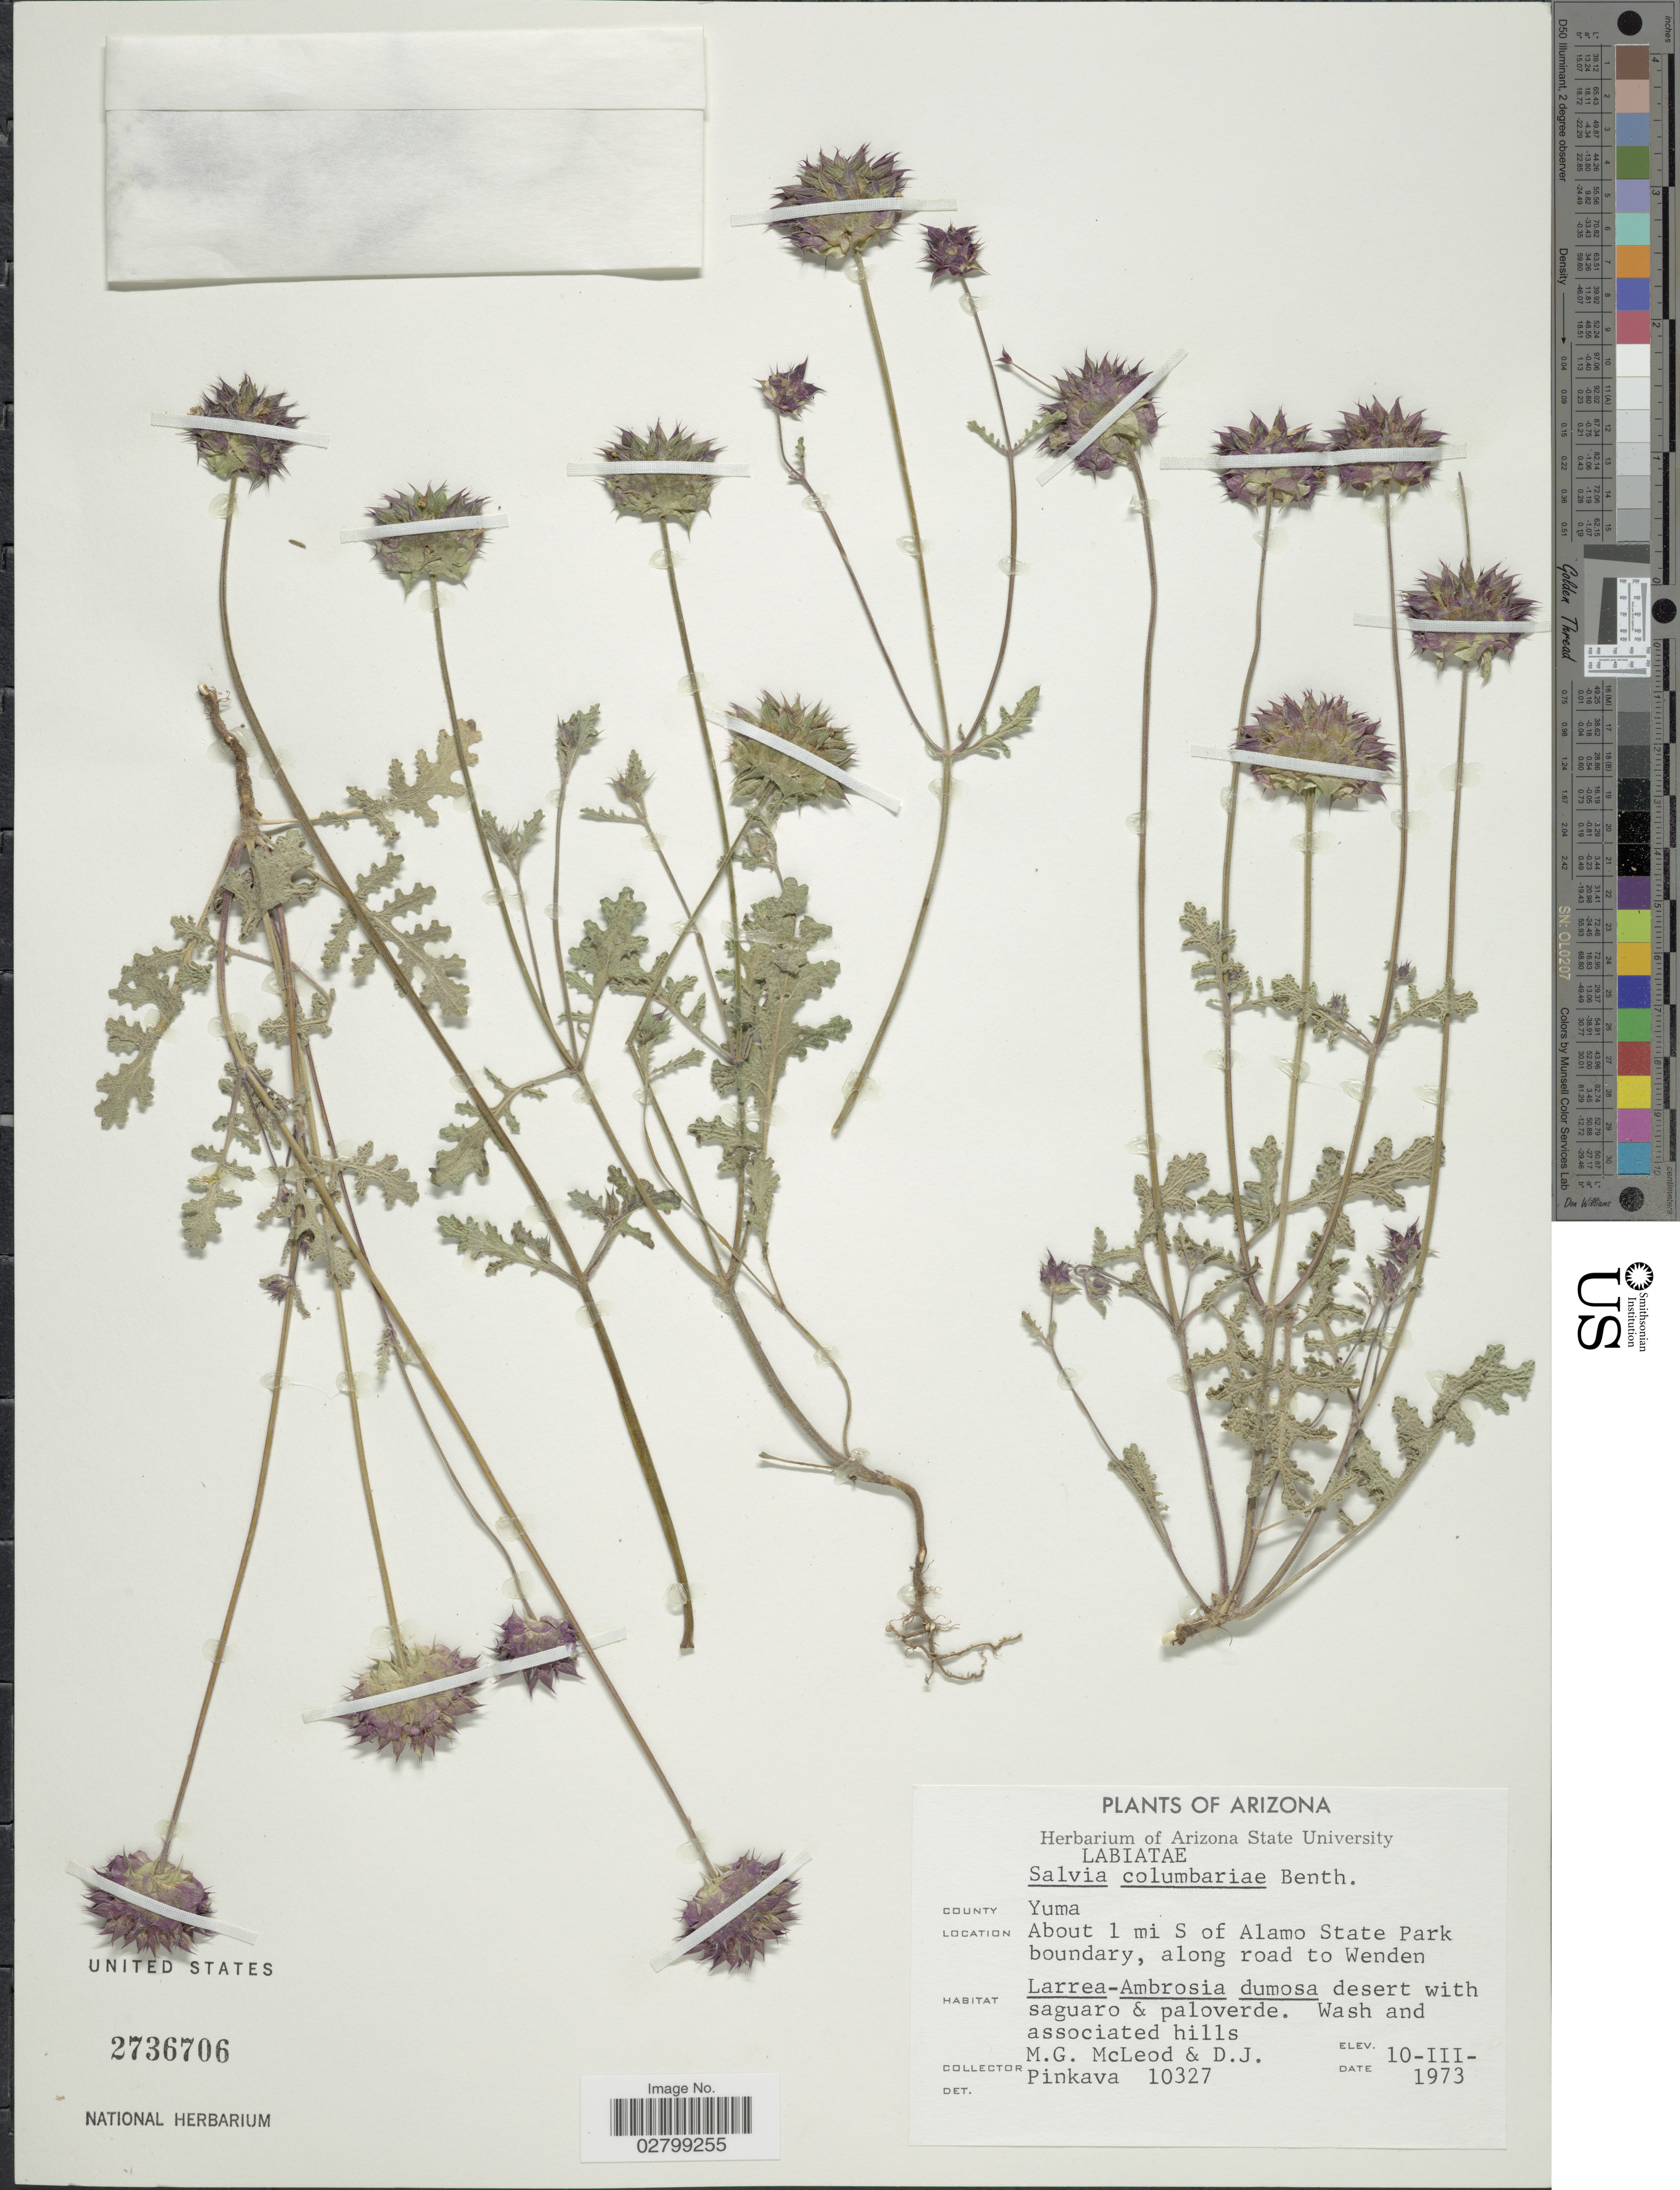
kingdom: Plantae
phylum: Tracheophyta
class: Magnoliopsida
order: Lamiales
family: Lamiaceae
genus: Salvia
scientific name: Salvia columbariae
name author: Benth.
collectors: M. McLeod & D. J. Pinkava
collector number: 10327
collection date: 1973-03-10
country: United States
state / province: Arizona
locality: County Yuma, About 1 mi S of Alamo State Park boundary, along road to Wenden.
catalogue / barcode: US 2736706